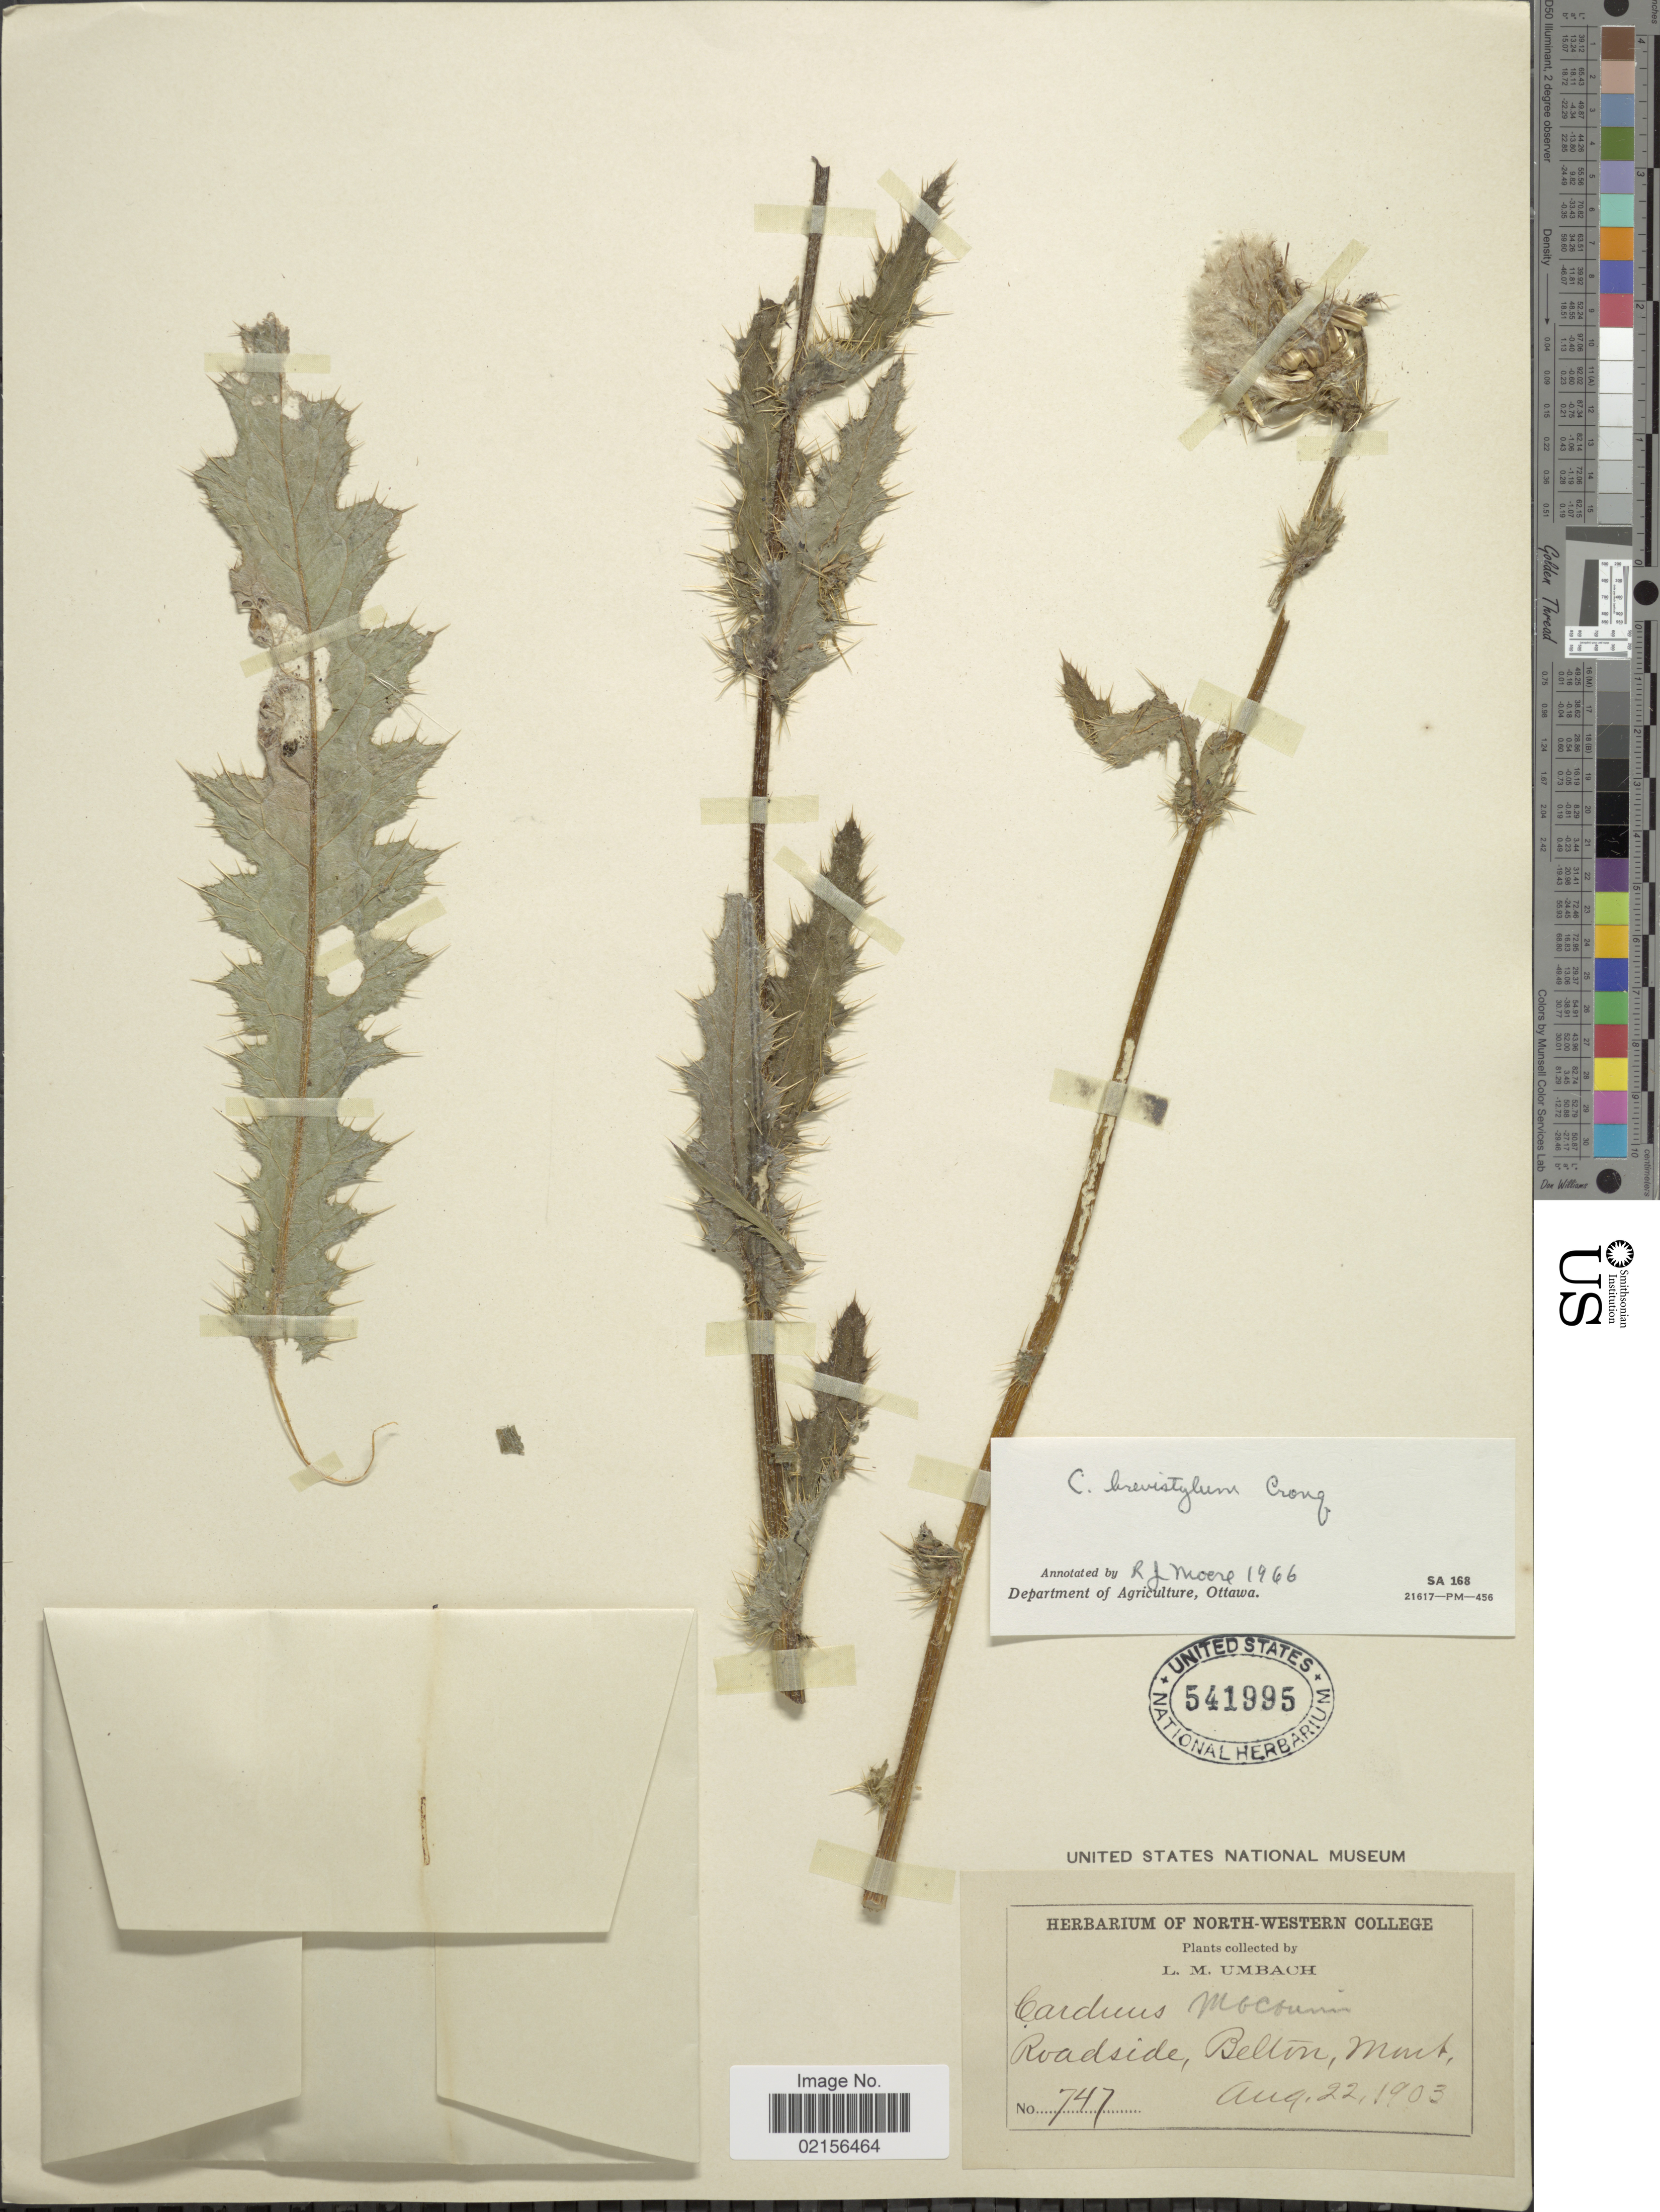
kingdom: Plantae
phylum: Tracheophyta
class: Magnoliopsida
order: Asterales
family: Asteraceae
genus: Cirsium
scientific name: Cirsium brevistylum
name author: Cronq.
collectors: L. M. Umbach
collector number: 747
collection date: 1903-08-22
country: United States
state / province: Montana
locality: Roadside, Belton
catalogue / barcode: US 541995